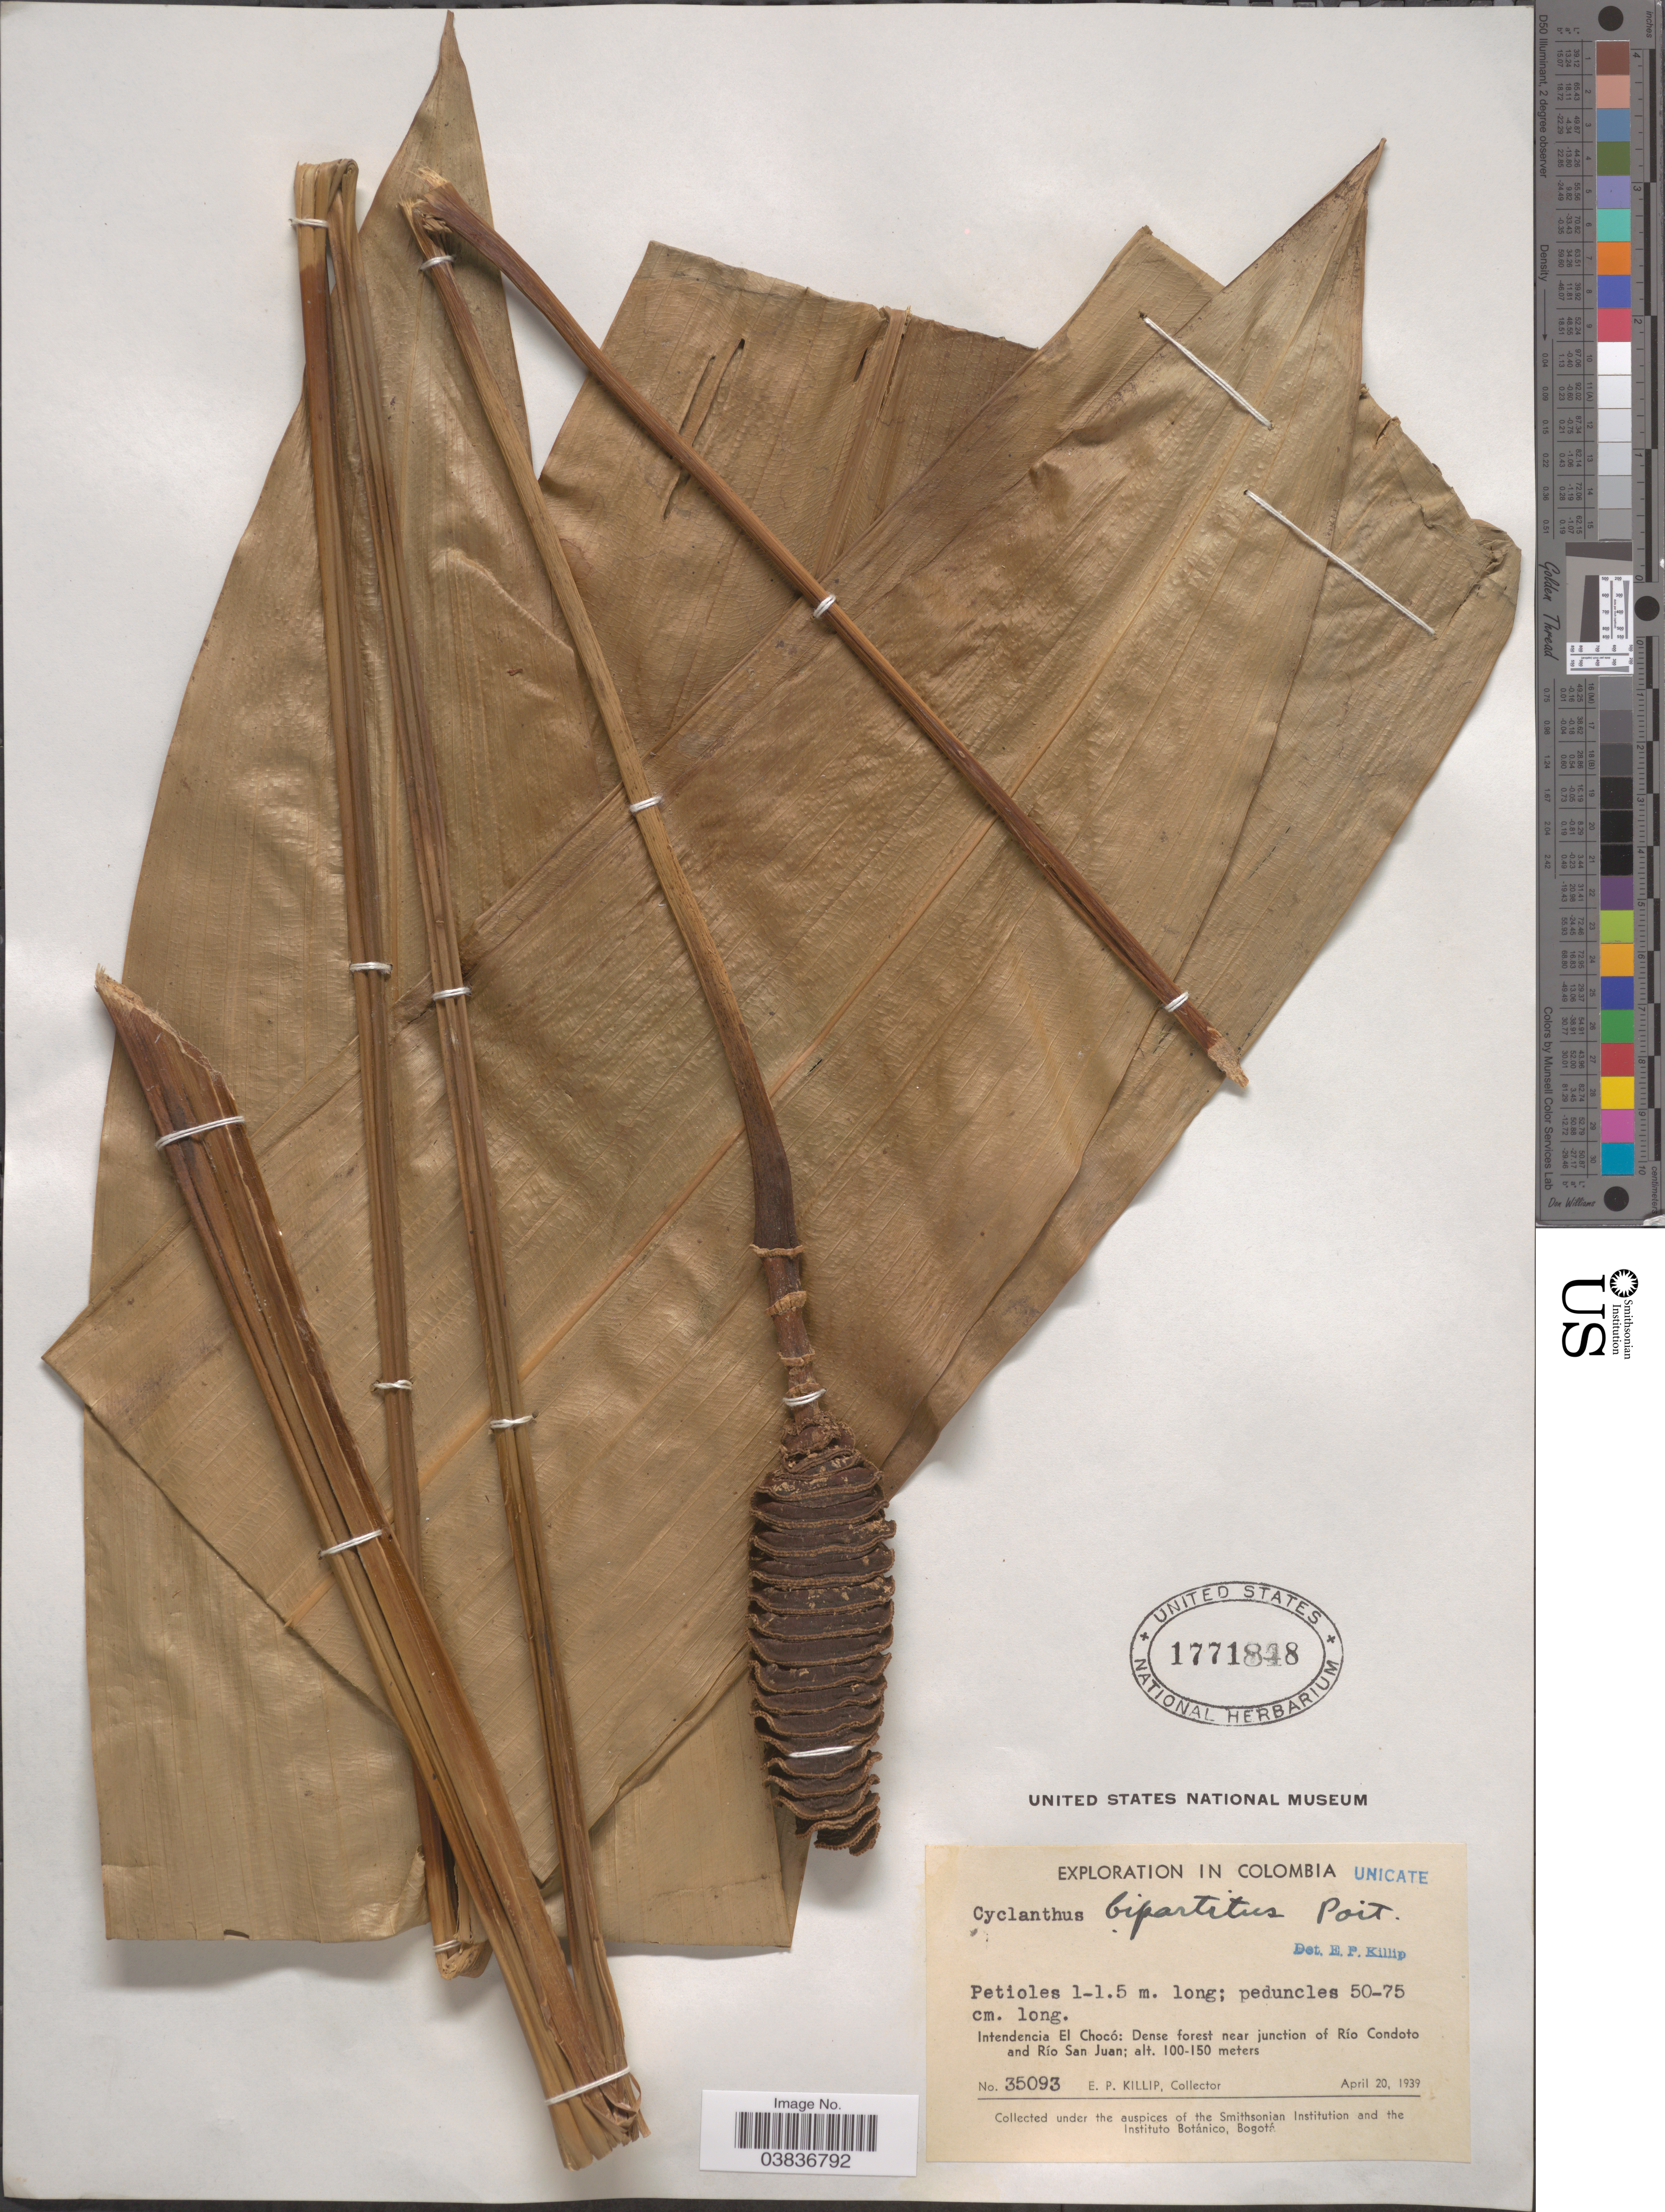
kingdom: Plantae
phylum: Tracheophyta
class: Liliopsida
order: Pandanales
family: Cyclanthaceae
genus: Cyclanthus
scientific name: Cyclanthus bipartitus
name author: Poit. ex A. Rich.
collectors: E. P. Killip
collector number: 35093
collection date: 1939-04-20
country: Colombia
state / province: Chocó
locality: Intendencia El Chocó: near junction of Río Condoto and Río San Juan.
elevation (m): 100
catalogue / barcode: US 1771848